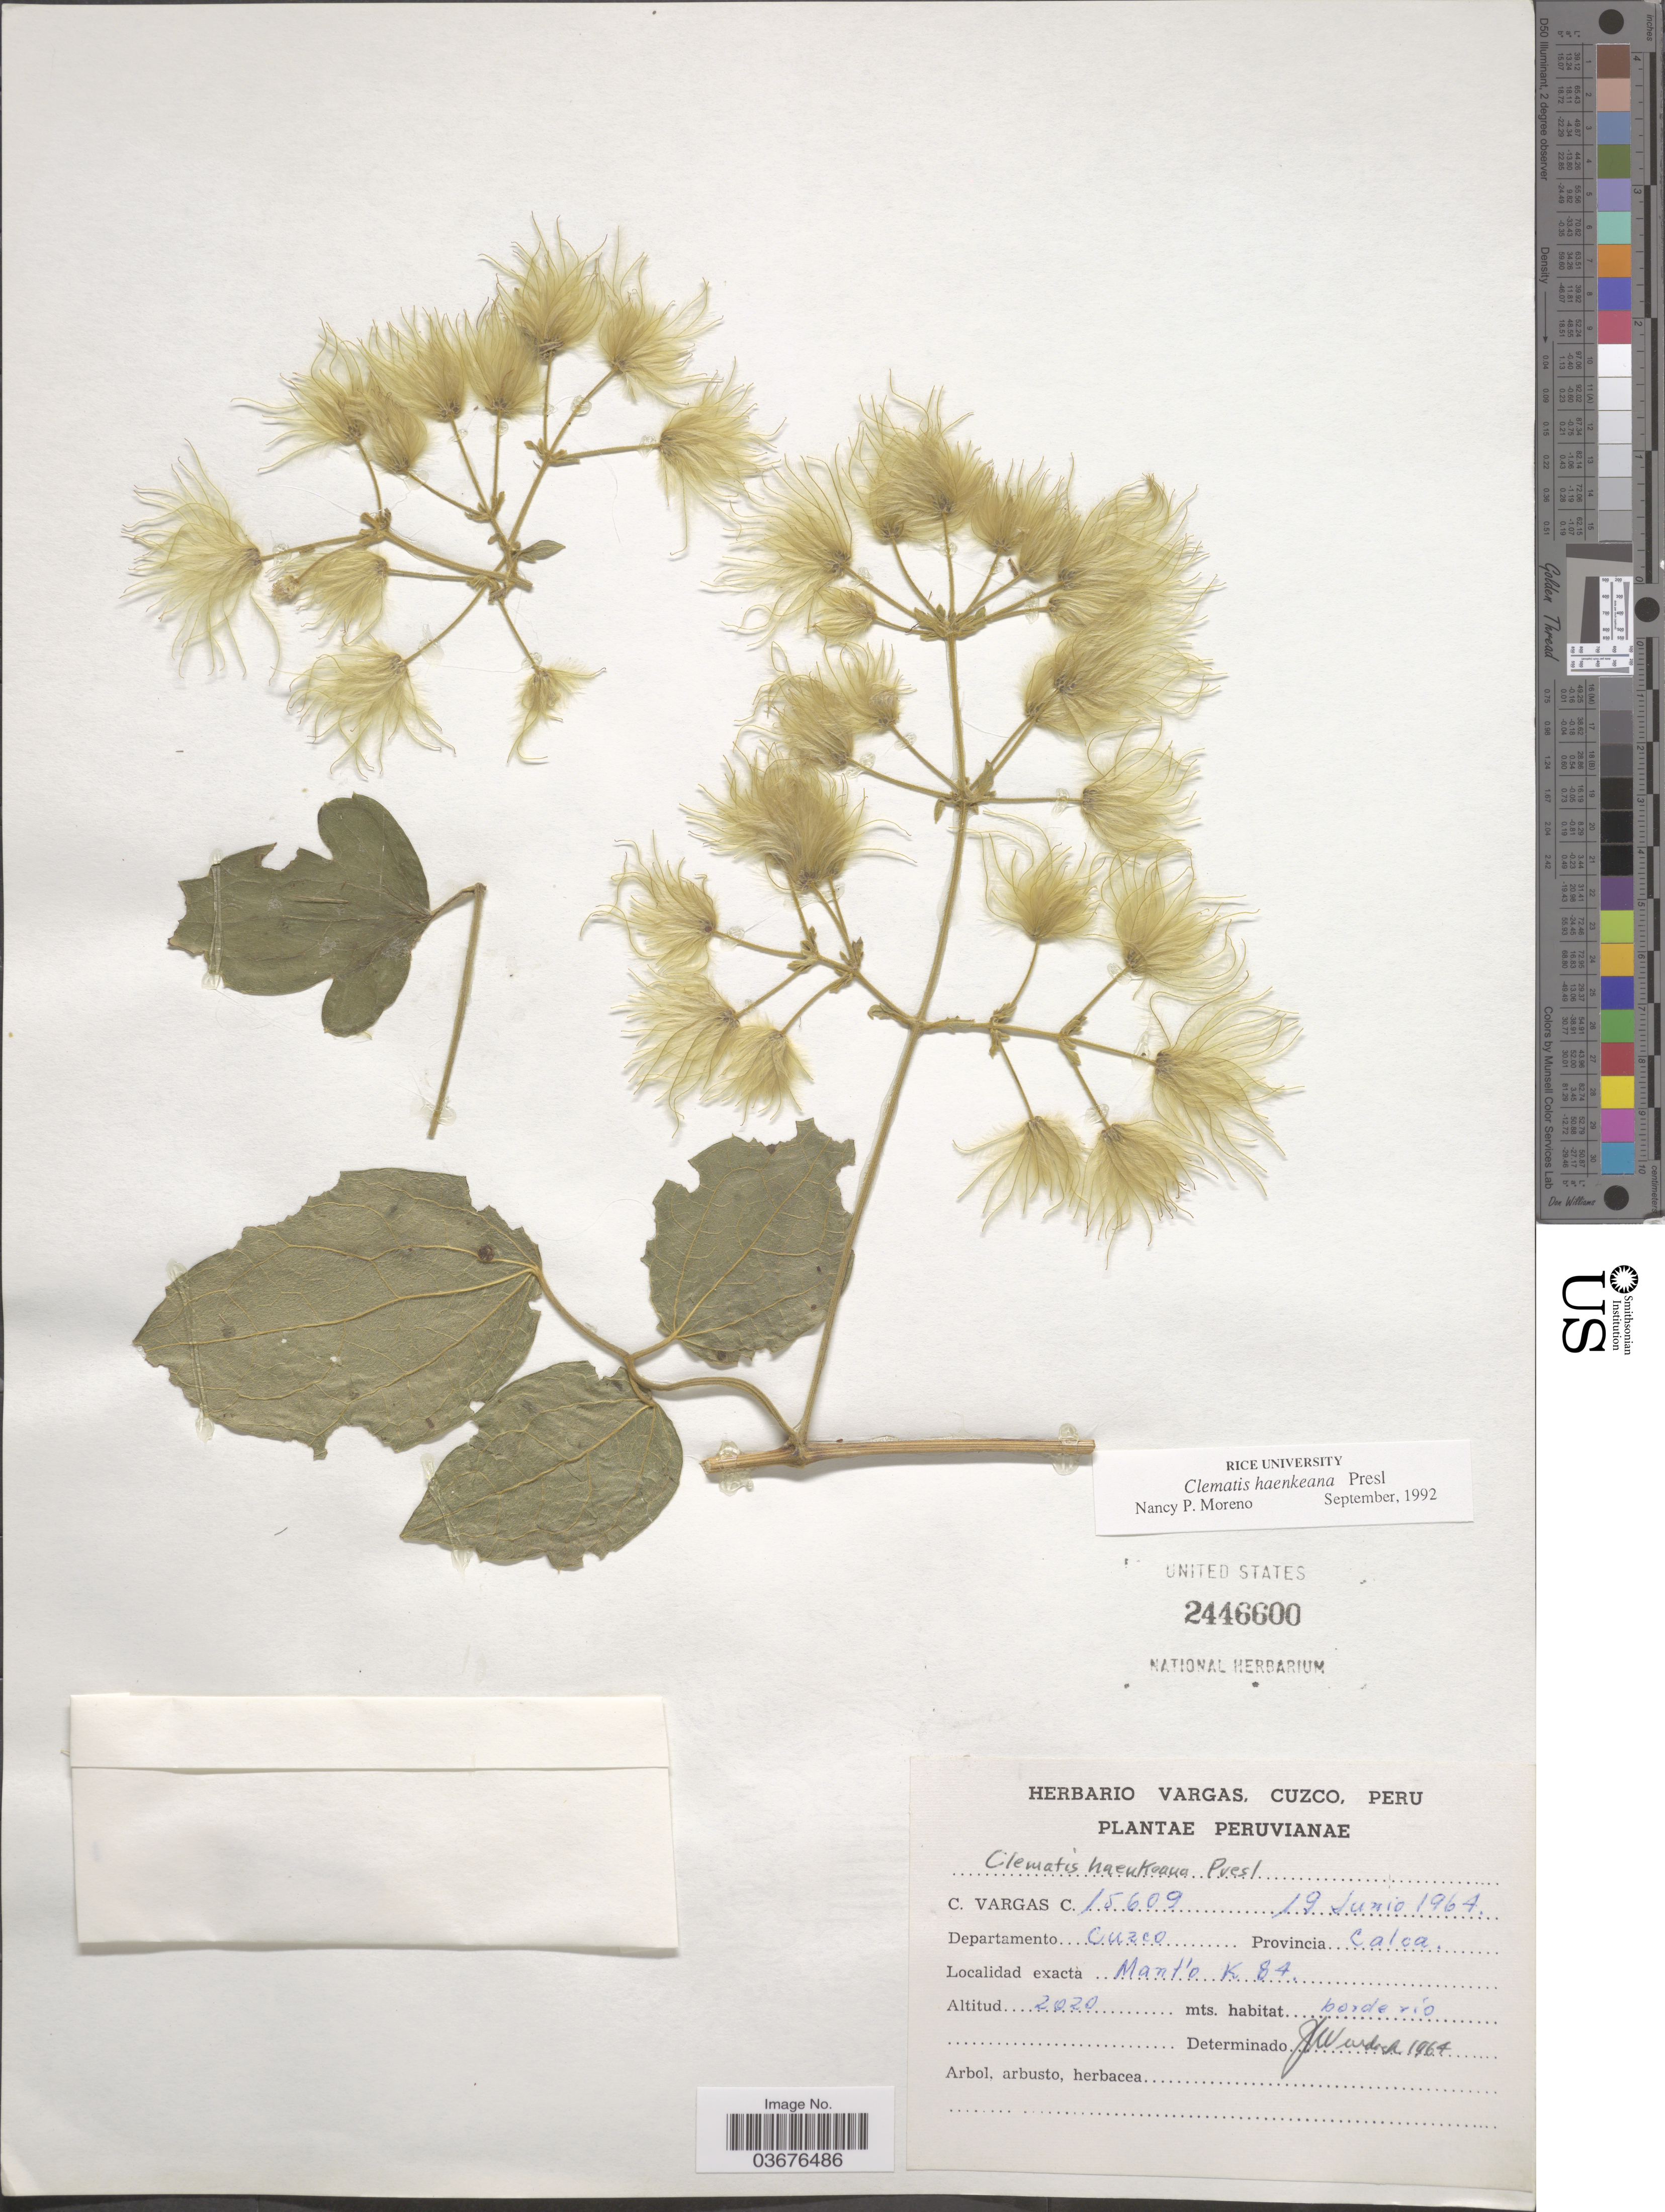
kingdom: Plantae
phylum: Tracheophyta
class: Magnoliopsida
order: Ranunculales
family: Ranunculaceae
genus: Clematis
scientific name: Clematis haenkeana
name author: C. Presl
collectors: C. Vargas Calderón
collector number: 15609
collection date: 1964-06-19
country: Peru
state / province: Cusco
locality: Departamento Cuzco. Provincia Calca. Mant'o K 84.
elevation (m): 2020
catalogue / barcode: US 2446600